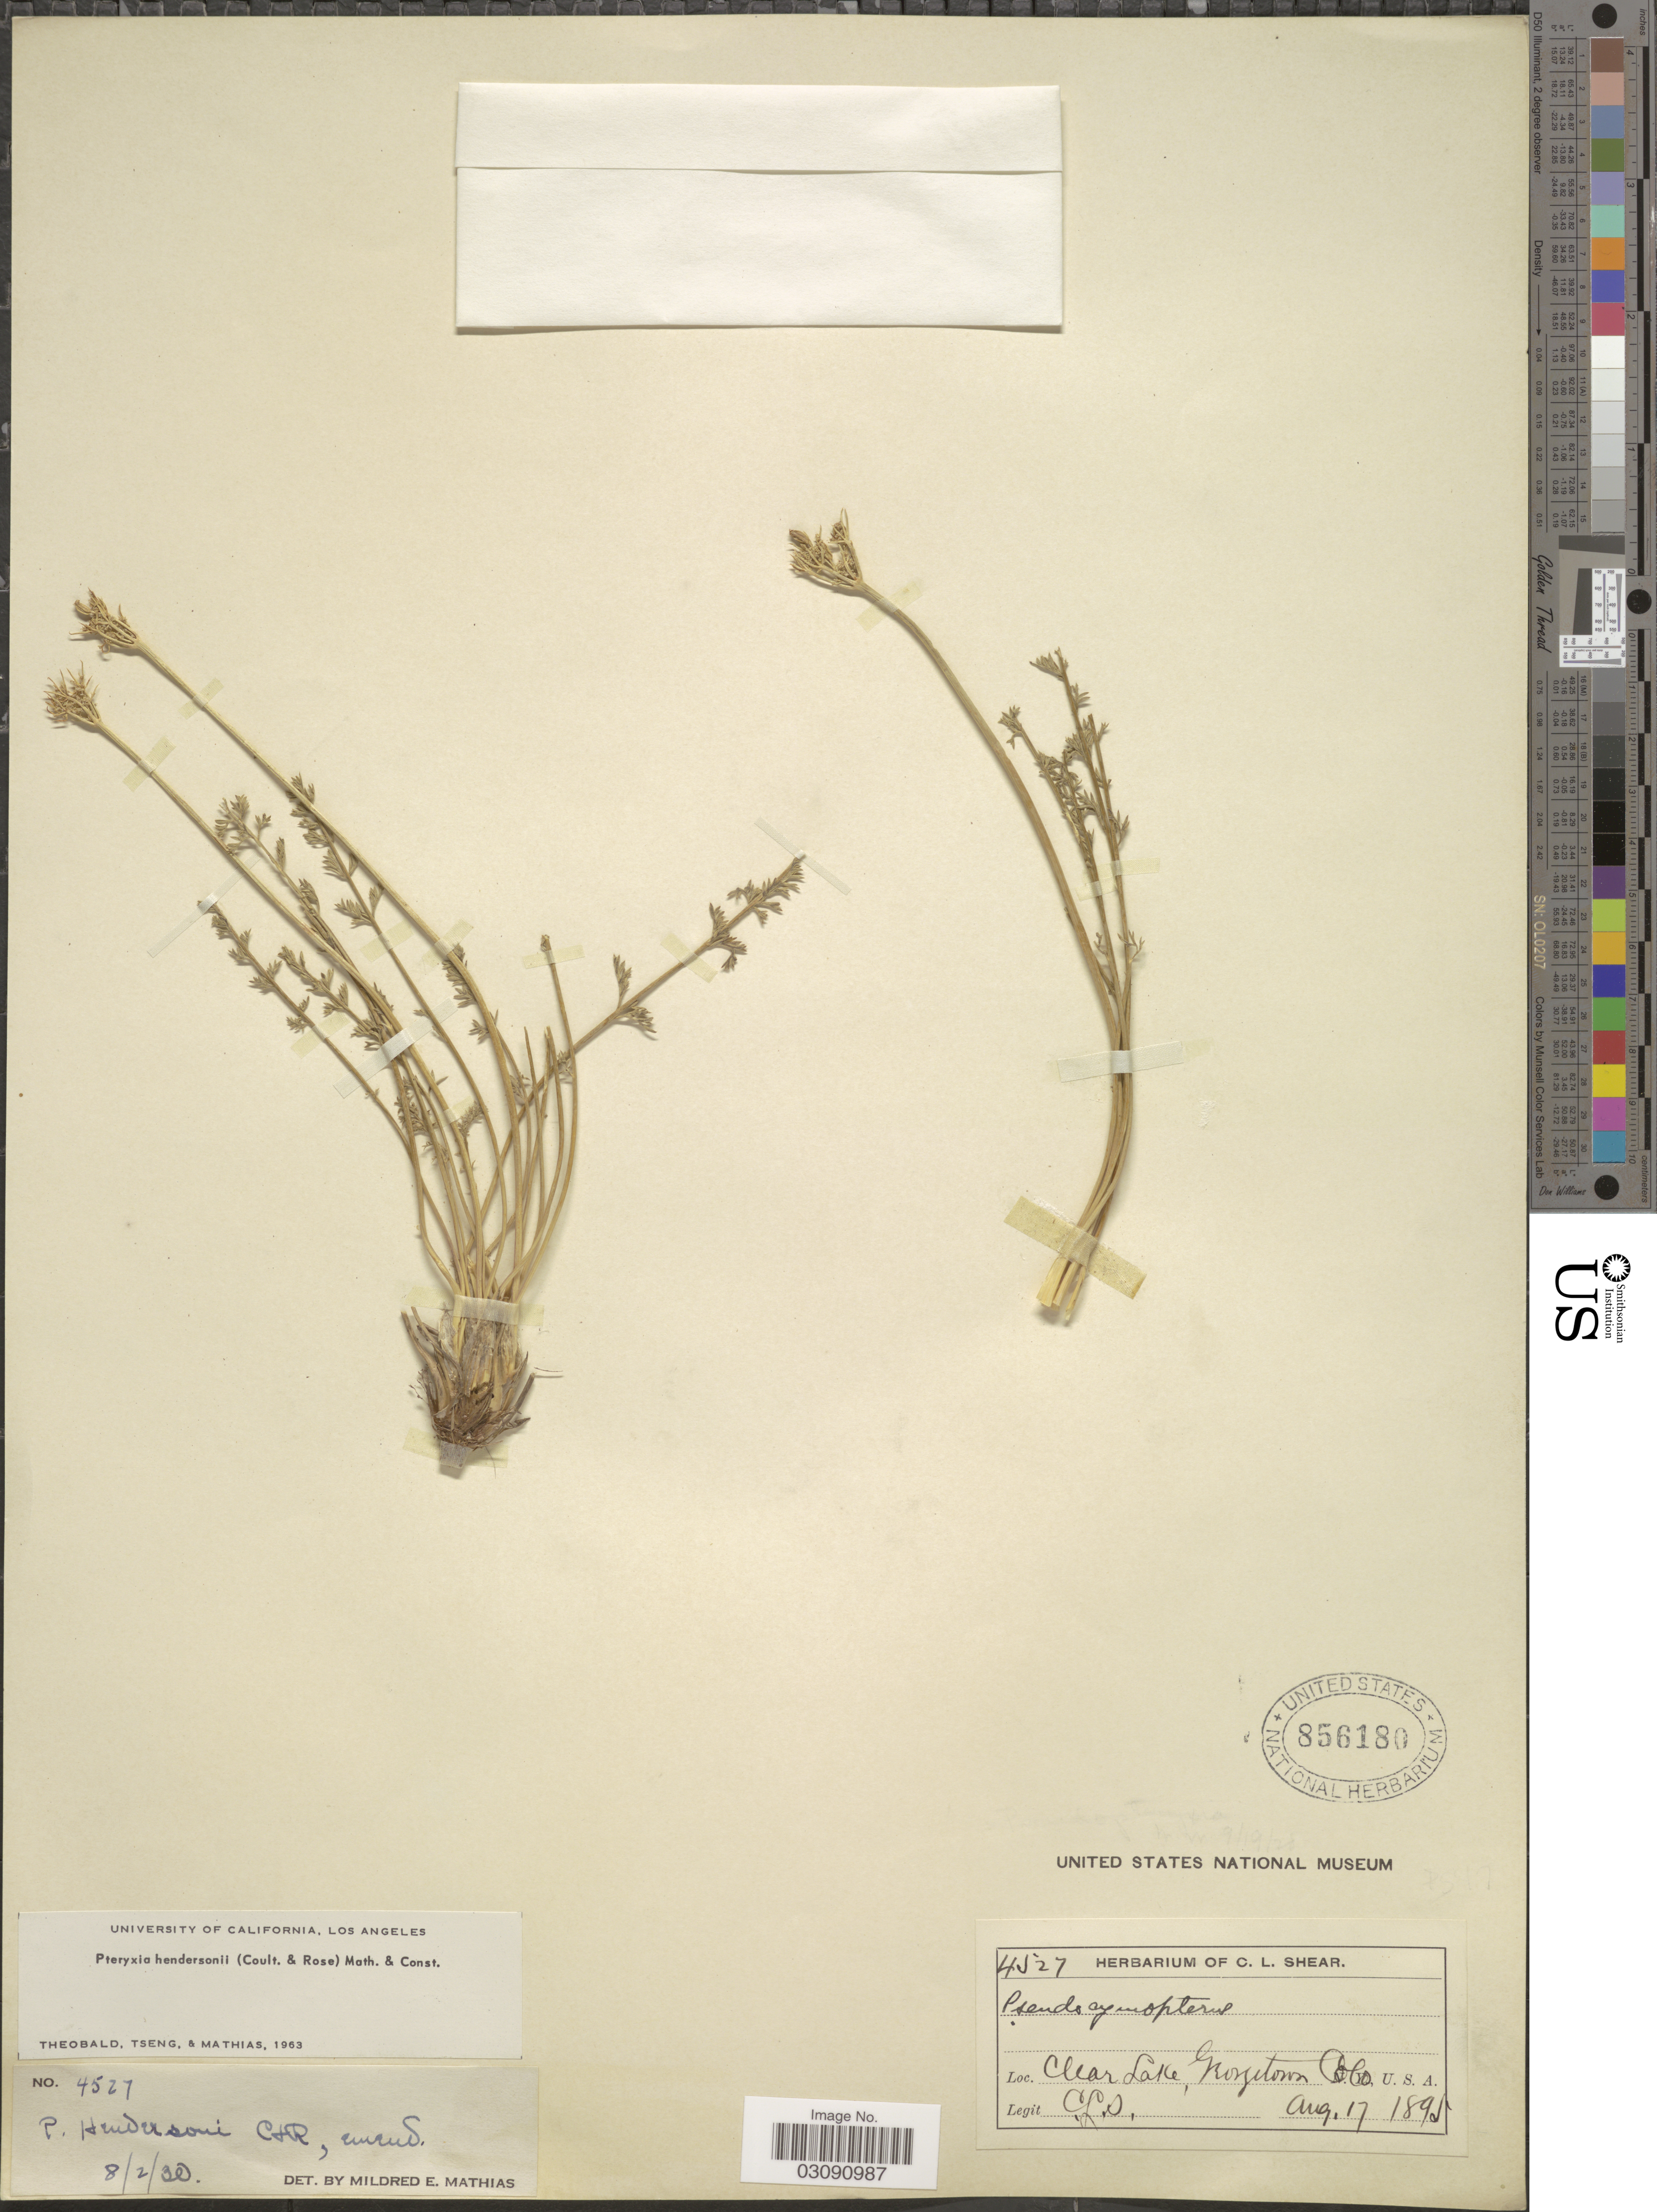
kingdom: Plantae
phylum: Tracheophyta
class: Magnoliopsida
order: Apiales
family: Apiaceae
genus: Pteryxia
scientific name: Pteryxia hendersonii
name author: (J.M. Coult. & Rose) Mathias & Constance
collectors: C. L. Shear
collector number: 4527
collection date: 1895-08-17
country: United States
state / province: Colorado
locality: Clear Lake, Georgetown.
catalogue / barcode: US 856180